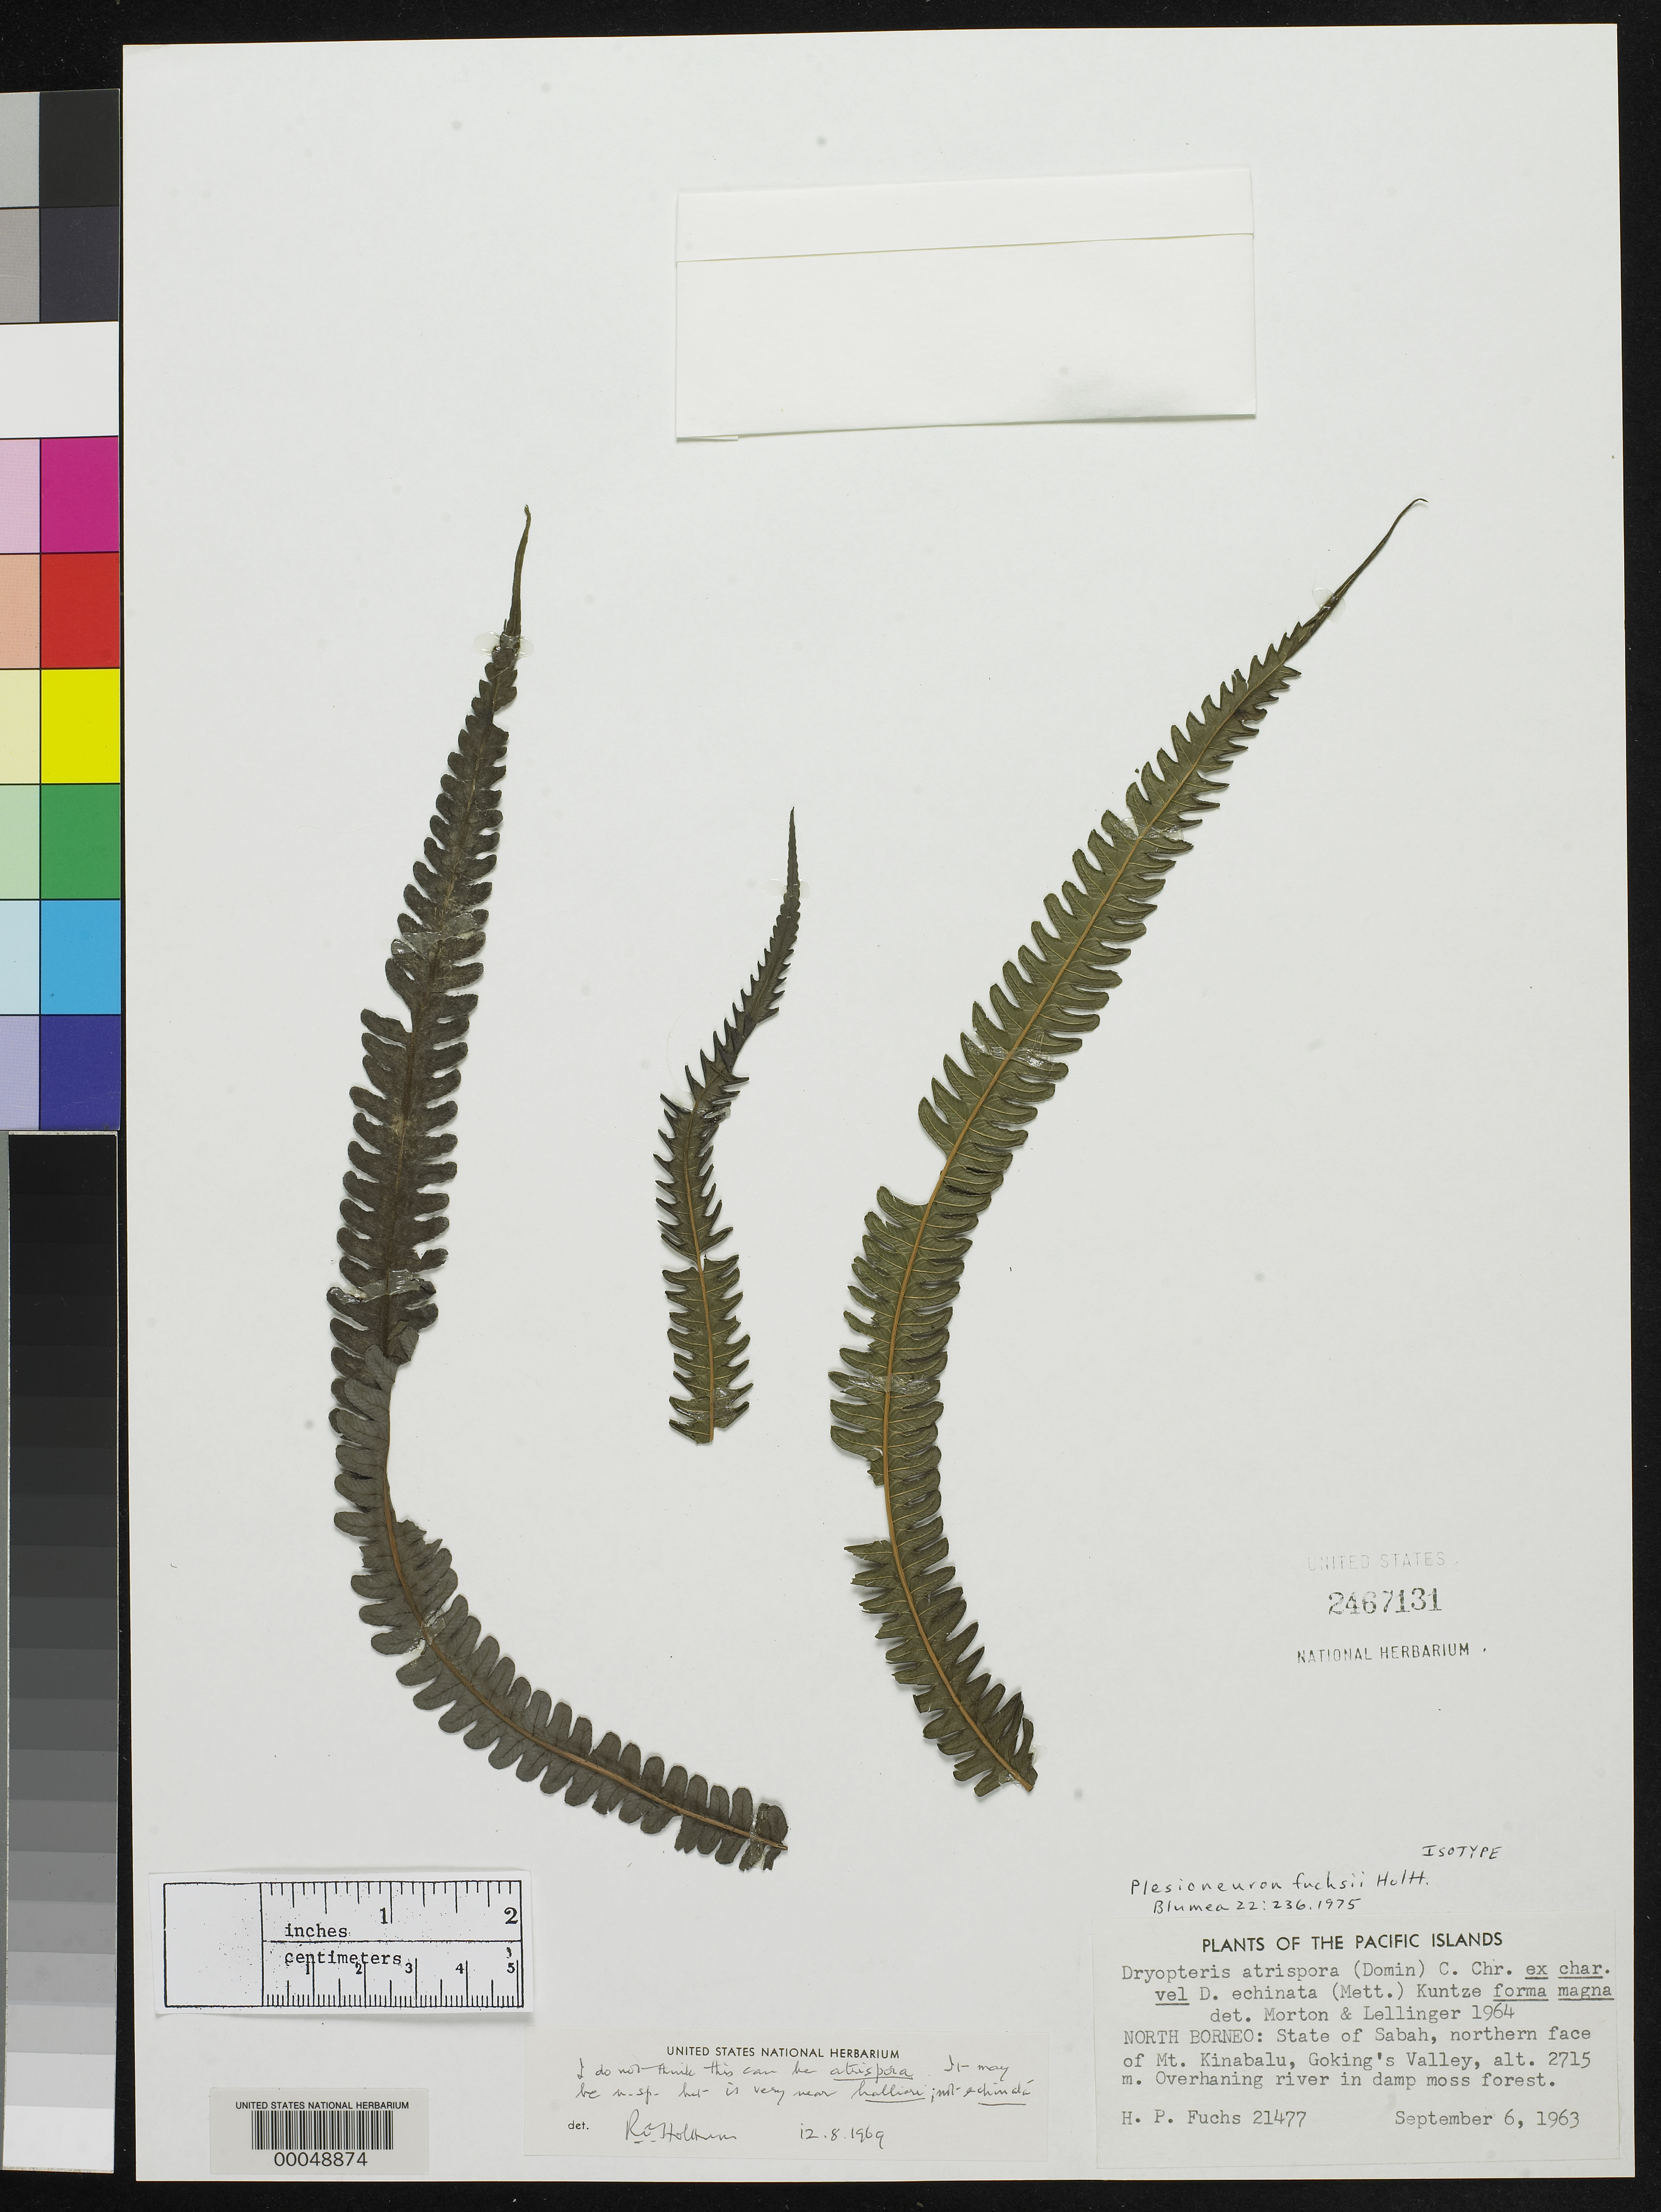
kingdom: Plantae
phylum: Tracheophyta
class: Polypodiopsida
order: Polypodiales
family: Thelypteridaceae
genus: Plesioneuron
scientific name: Plesioneuron fuchsii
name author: Holttum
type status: Isotype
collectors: H. P. Fuchs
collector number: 21477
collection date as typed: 06 Sep 1963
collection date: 1963-09-06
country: Malaysia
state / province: Sabah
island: Borneo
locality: N face of Mt. Kinabalu, Goking's valley.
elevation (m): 2715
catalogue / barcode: US 2467131